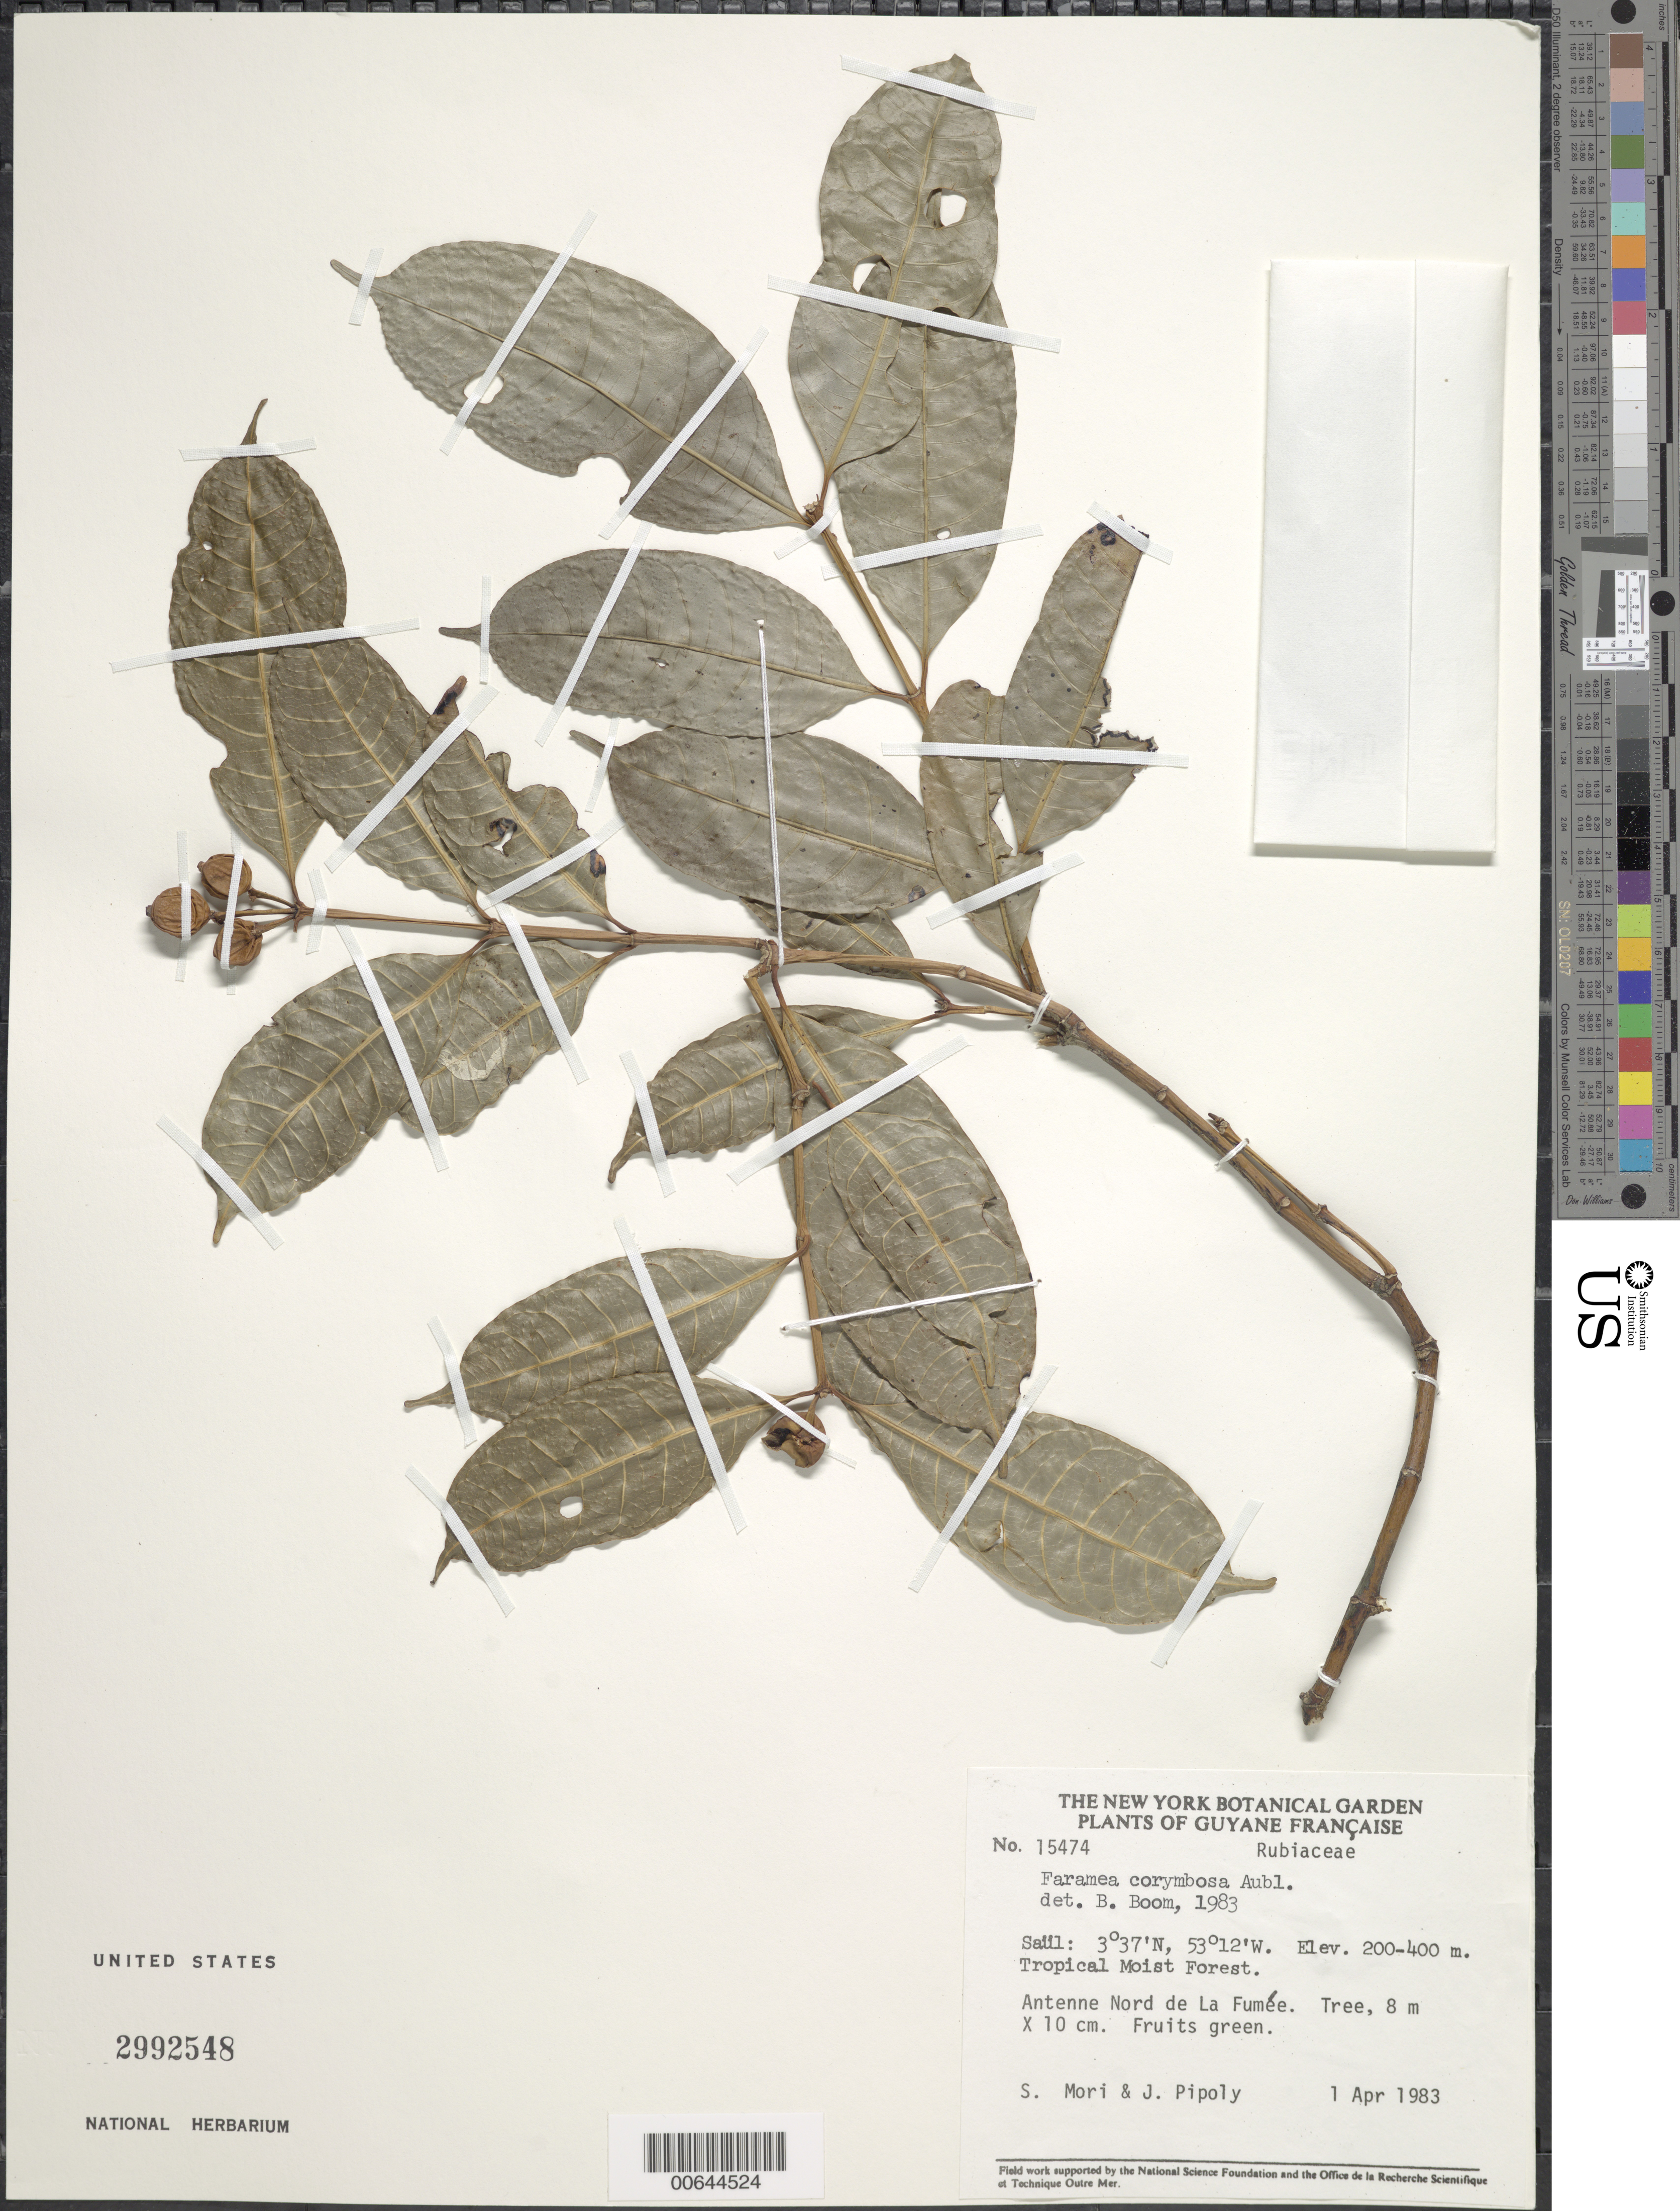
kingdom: Plantae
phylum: Tracheophyta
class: Magnoliopsida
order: Gentianales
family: Rubiaceae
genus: Faramea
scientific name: Faramea corymbosa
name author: Aubl.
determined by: Boom, B. M.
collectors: S. Mori & J. J. Pipoly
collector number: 15474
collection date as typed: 1-Apr-83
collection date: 1983-04-01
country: French Guiana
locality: Saül, Antenne Nord de la Fumée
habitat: Tropical moist forest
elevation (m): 200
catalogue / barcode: US 2992548